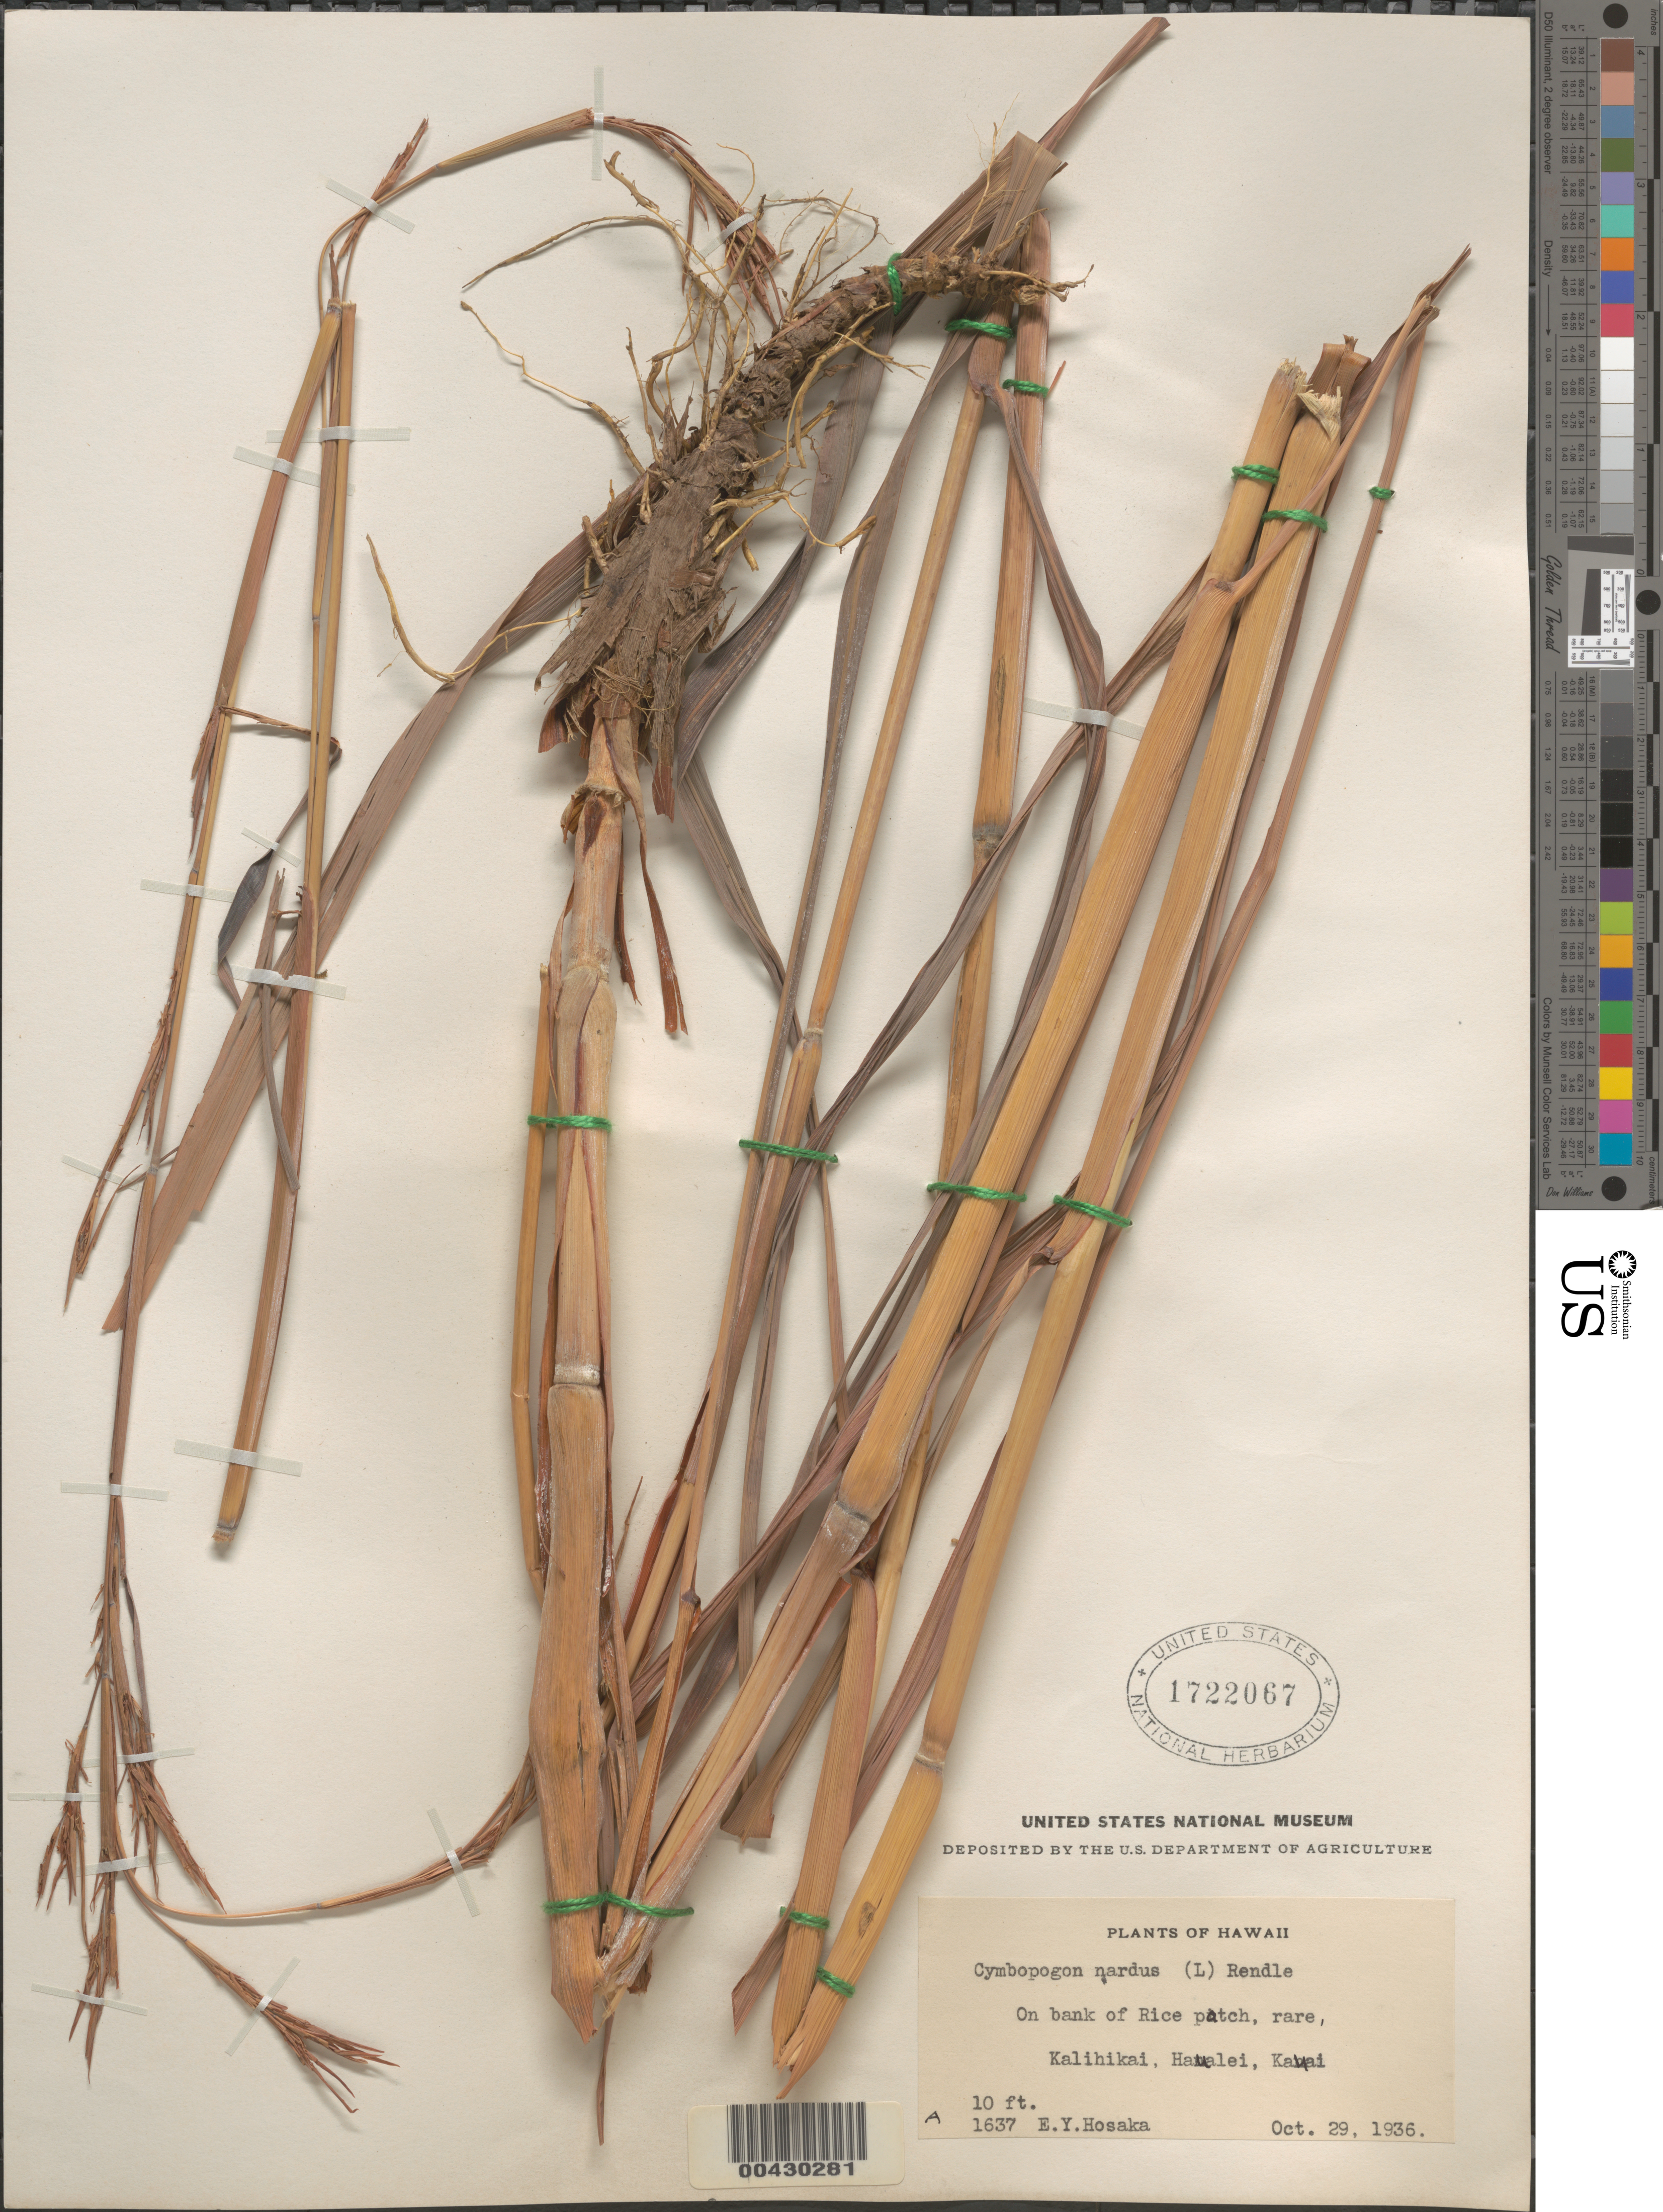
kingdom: Plantae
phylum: Tracheophyta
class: Liliopsida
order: Poales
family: Poaceae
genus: Cymbopogon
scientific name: Cymbopogon nardus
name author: (L.) Rendle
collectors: E. Y. Hosaka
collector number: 1637a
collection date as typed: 29 Oct 1936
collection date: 1936-10-29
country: United States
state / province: Hawaii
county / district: Kauai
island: Kaua'i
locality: Kalihikai, Hanalei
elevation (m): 3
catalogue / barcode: US 1722067